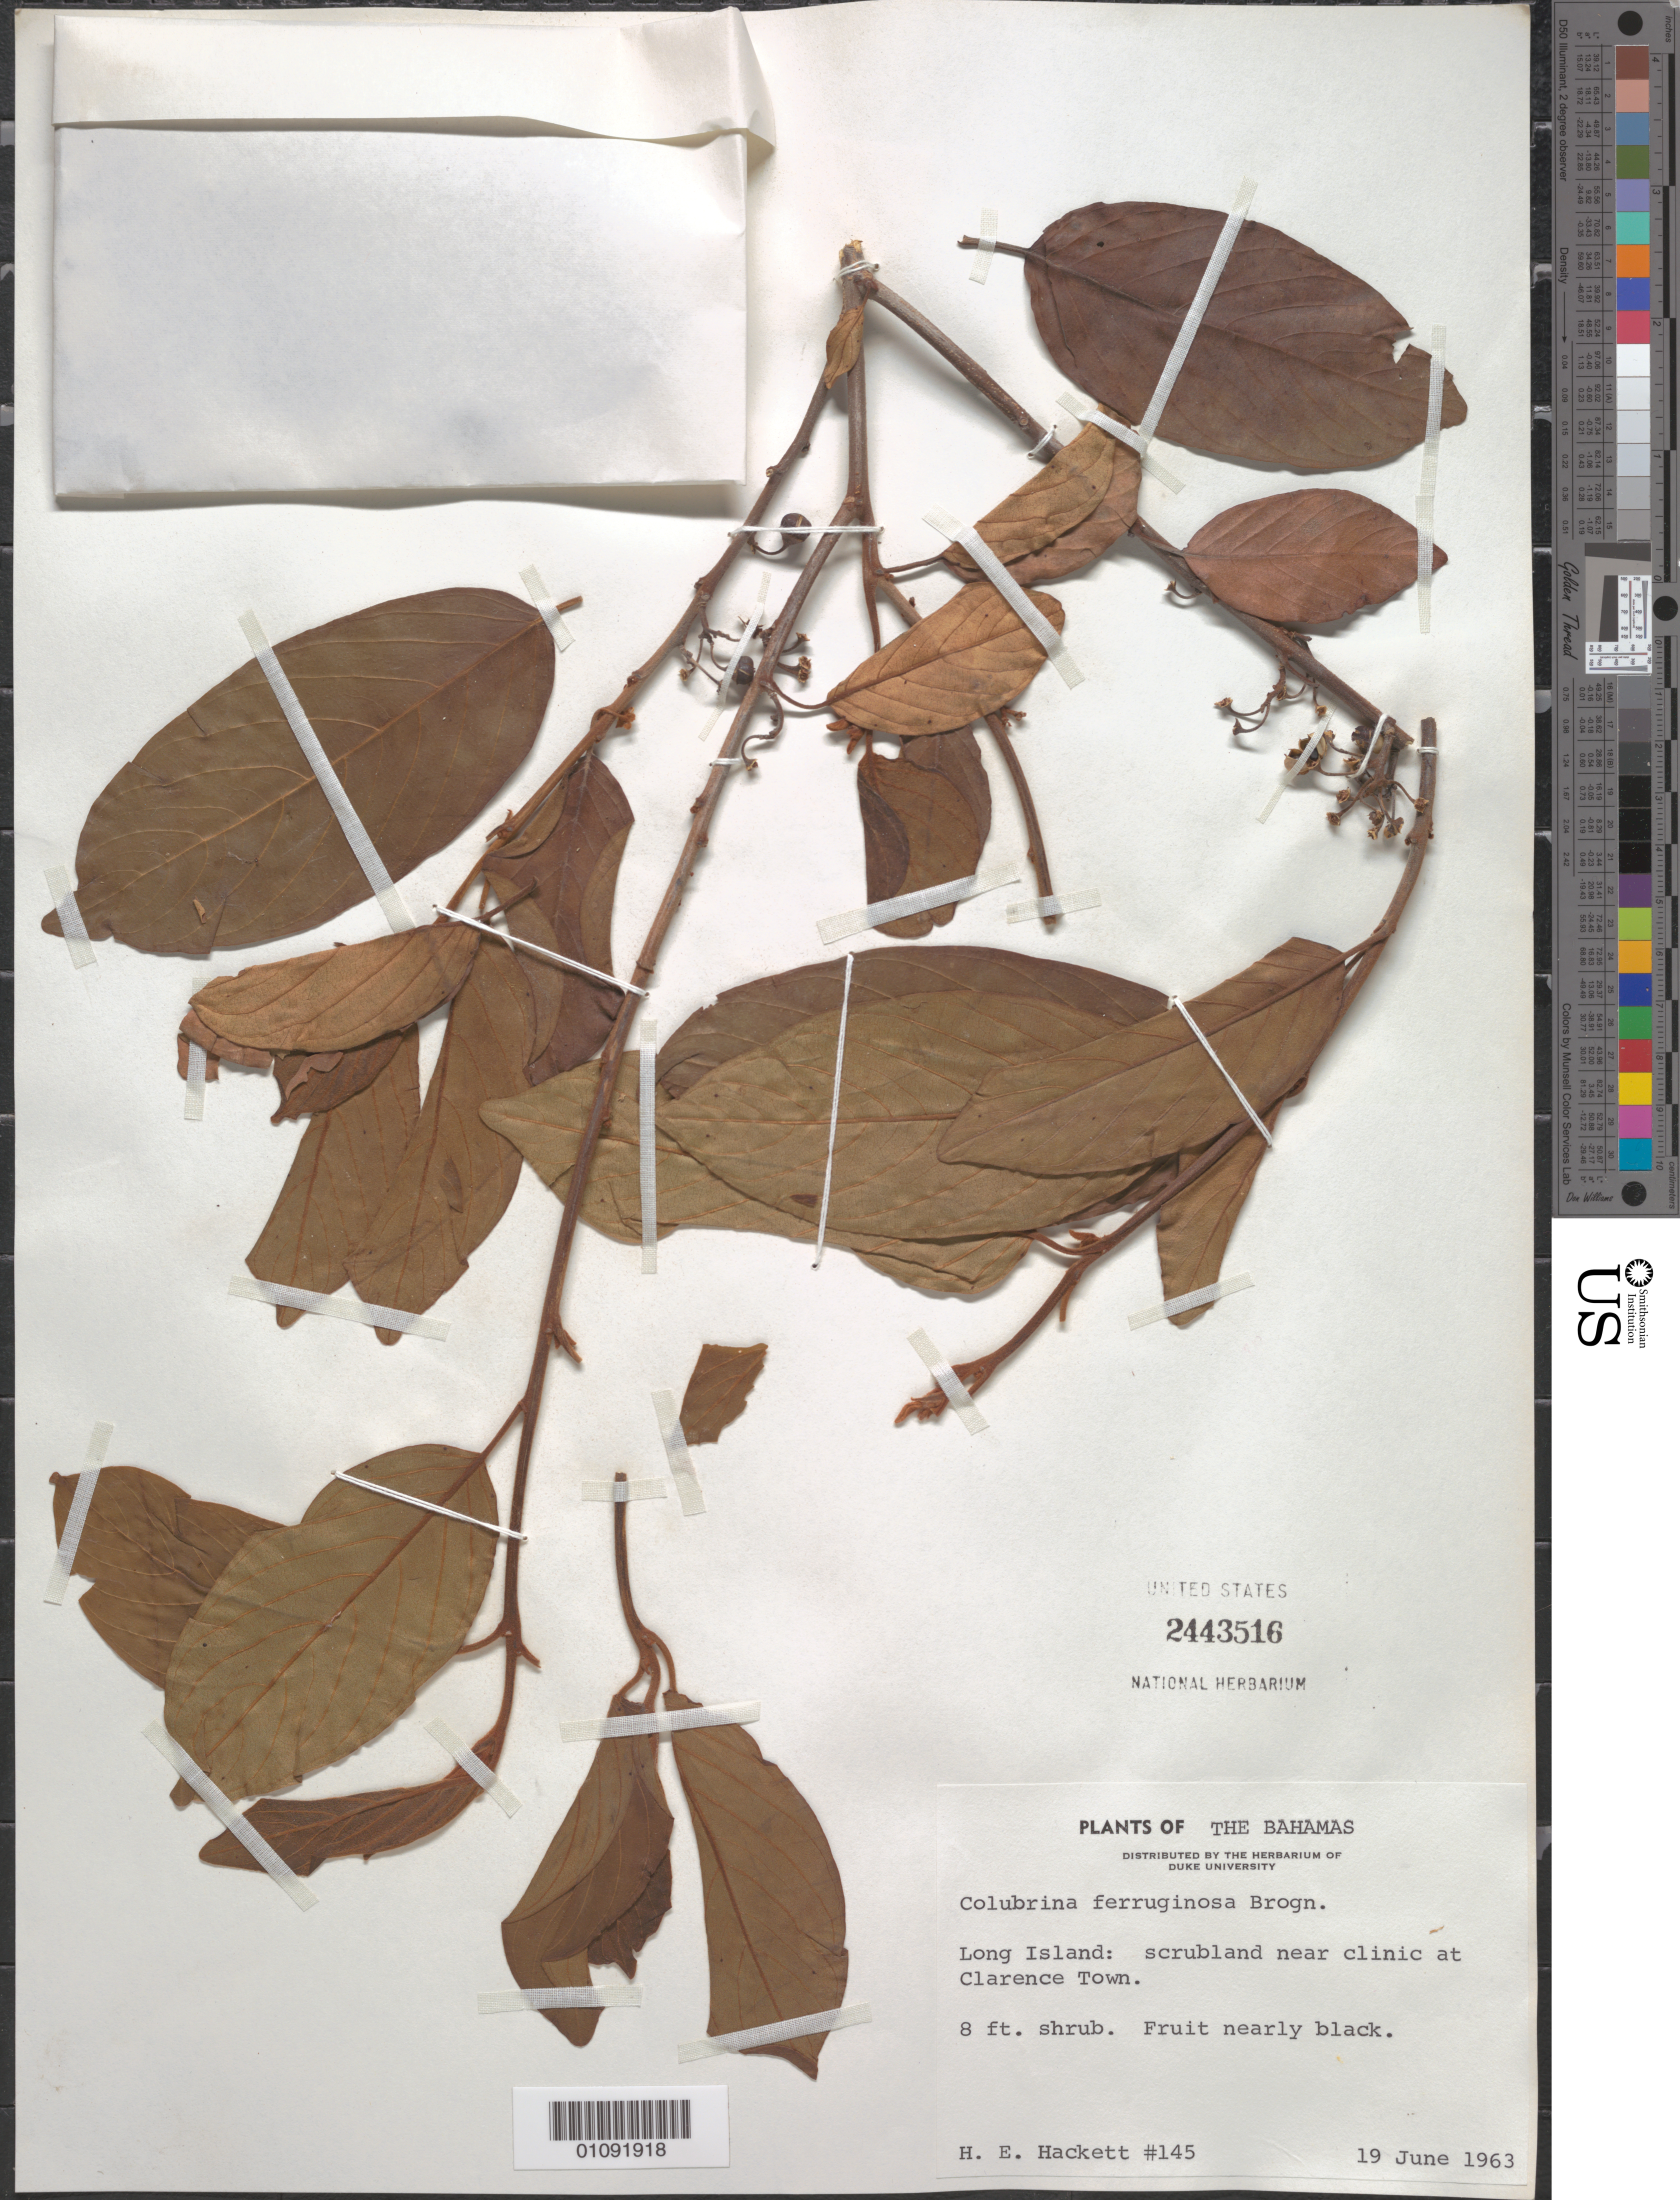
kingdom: Plantae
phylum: Tracheophyta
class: Magnoliopsida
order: Rosales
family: Rhamnaceae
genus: Colubrina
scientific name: Colubrina arborescens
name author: (Mill.) Sarg.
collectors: H. E. Hackett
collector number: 145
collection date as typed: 19 Jun 1963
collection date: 1963-06-19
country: Bahamas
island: Long I.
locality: Long Island: scrubland near clinic at Clarence Town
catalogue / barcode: US 2443516